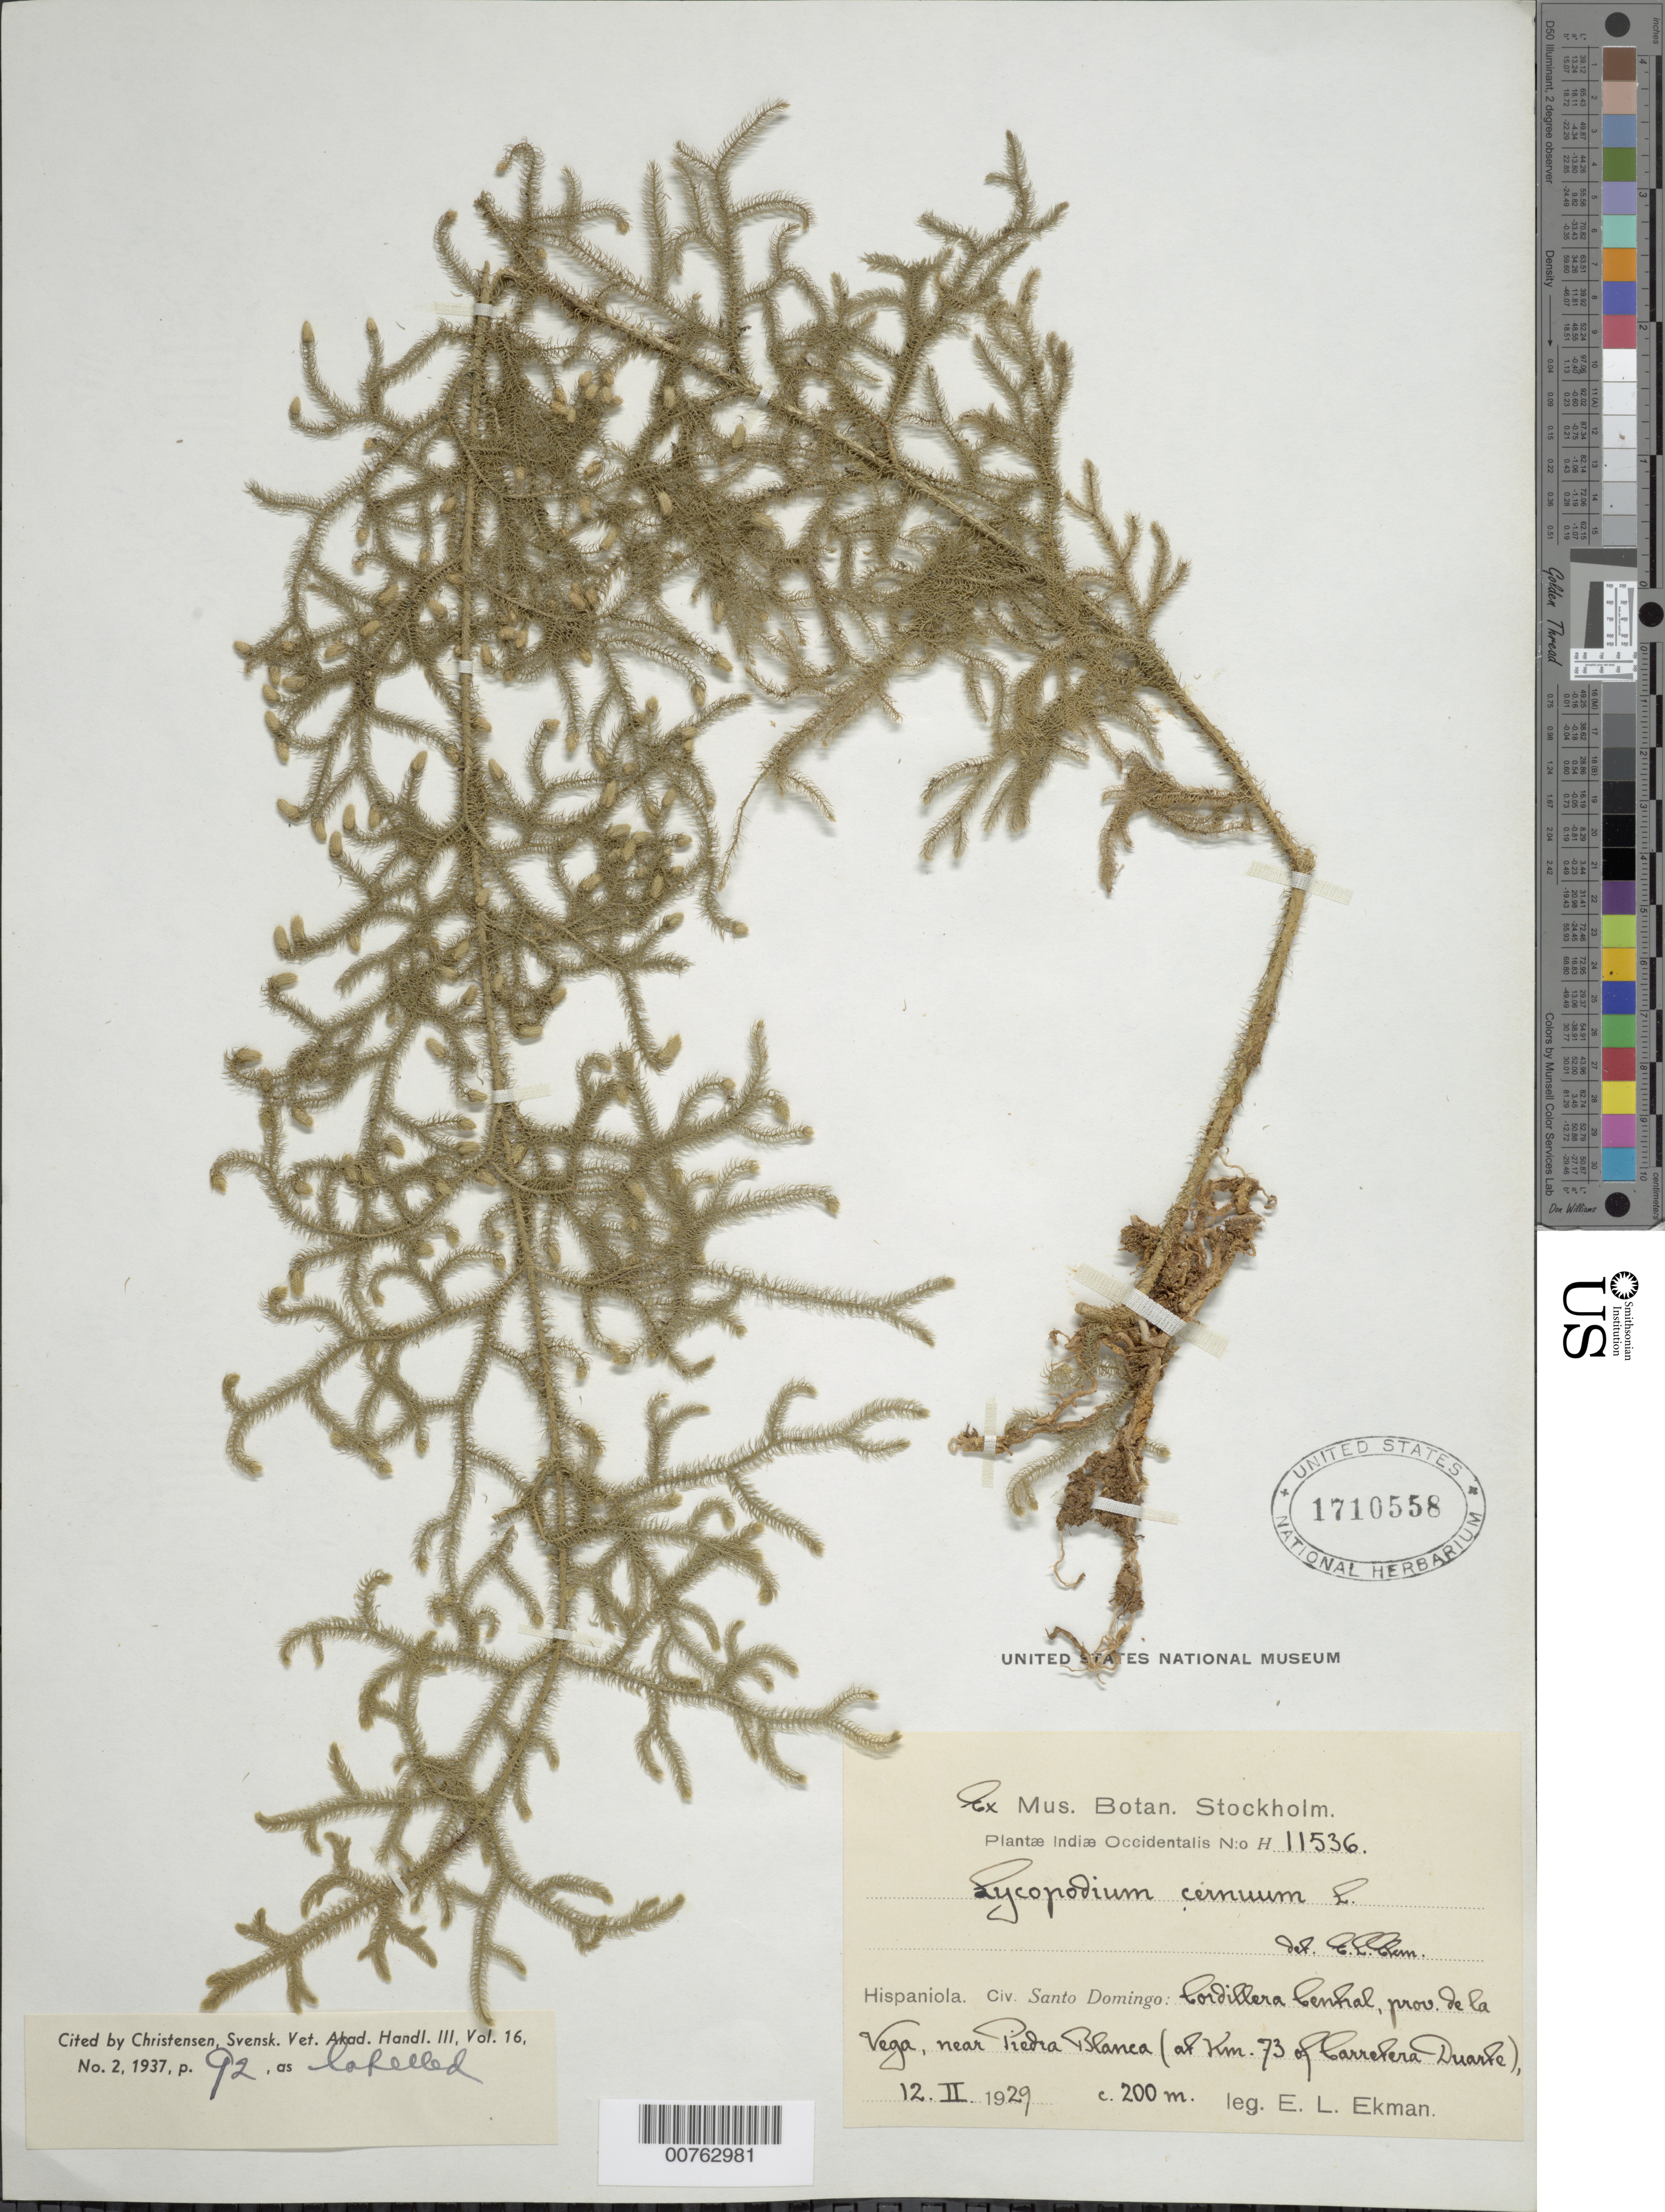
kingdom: Plantae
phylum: Tracheophyta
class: Lycopodiopsida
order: Lycopodiales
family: Lycopodiaceae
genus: Palhinhaea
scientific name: Palhinhaea cernua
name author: (L.) Vasc. & Franco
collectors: E. L. Ekman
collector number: H 11536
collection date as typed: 12 Feb 1929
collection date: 1929-02-12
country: Dominican Republic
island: Hispaniola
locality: Cordillera Central, Prov. De La Vega, near Piedra Blanca (at km 73 of Carretera Duarte)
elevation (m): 200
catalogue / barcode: US 1710558